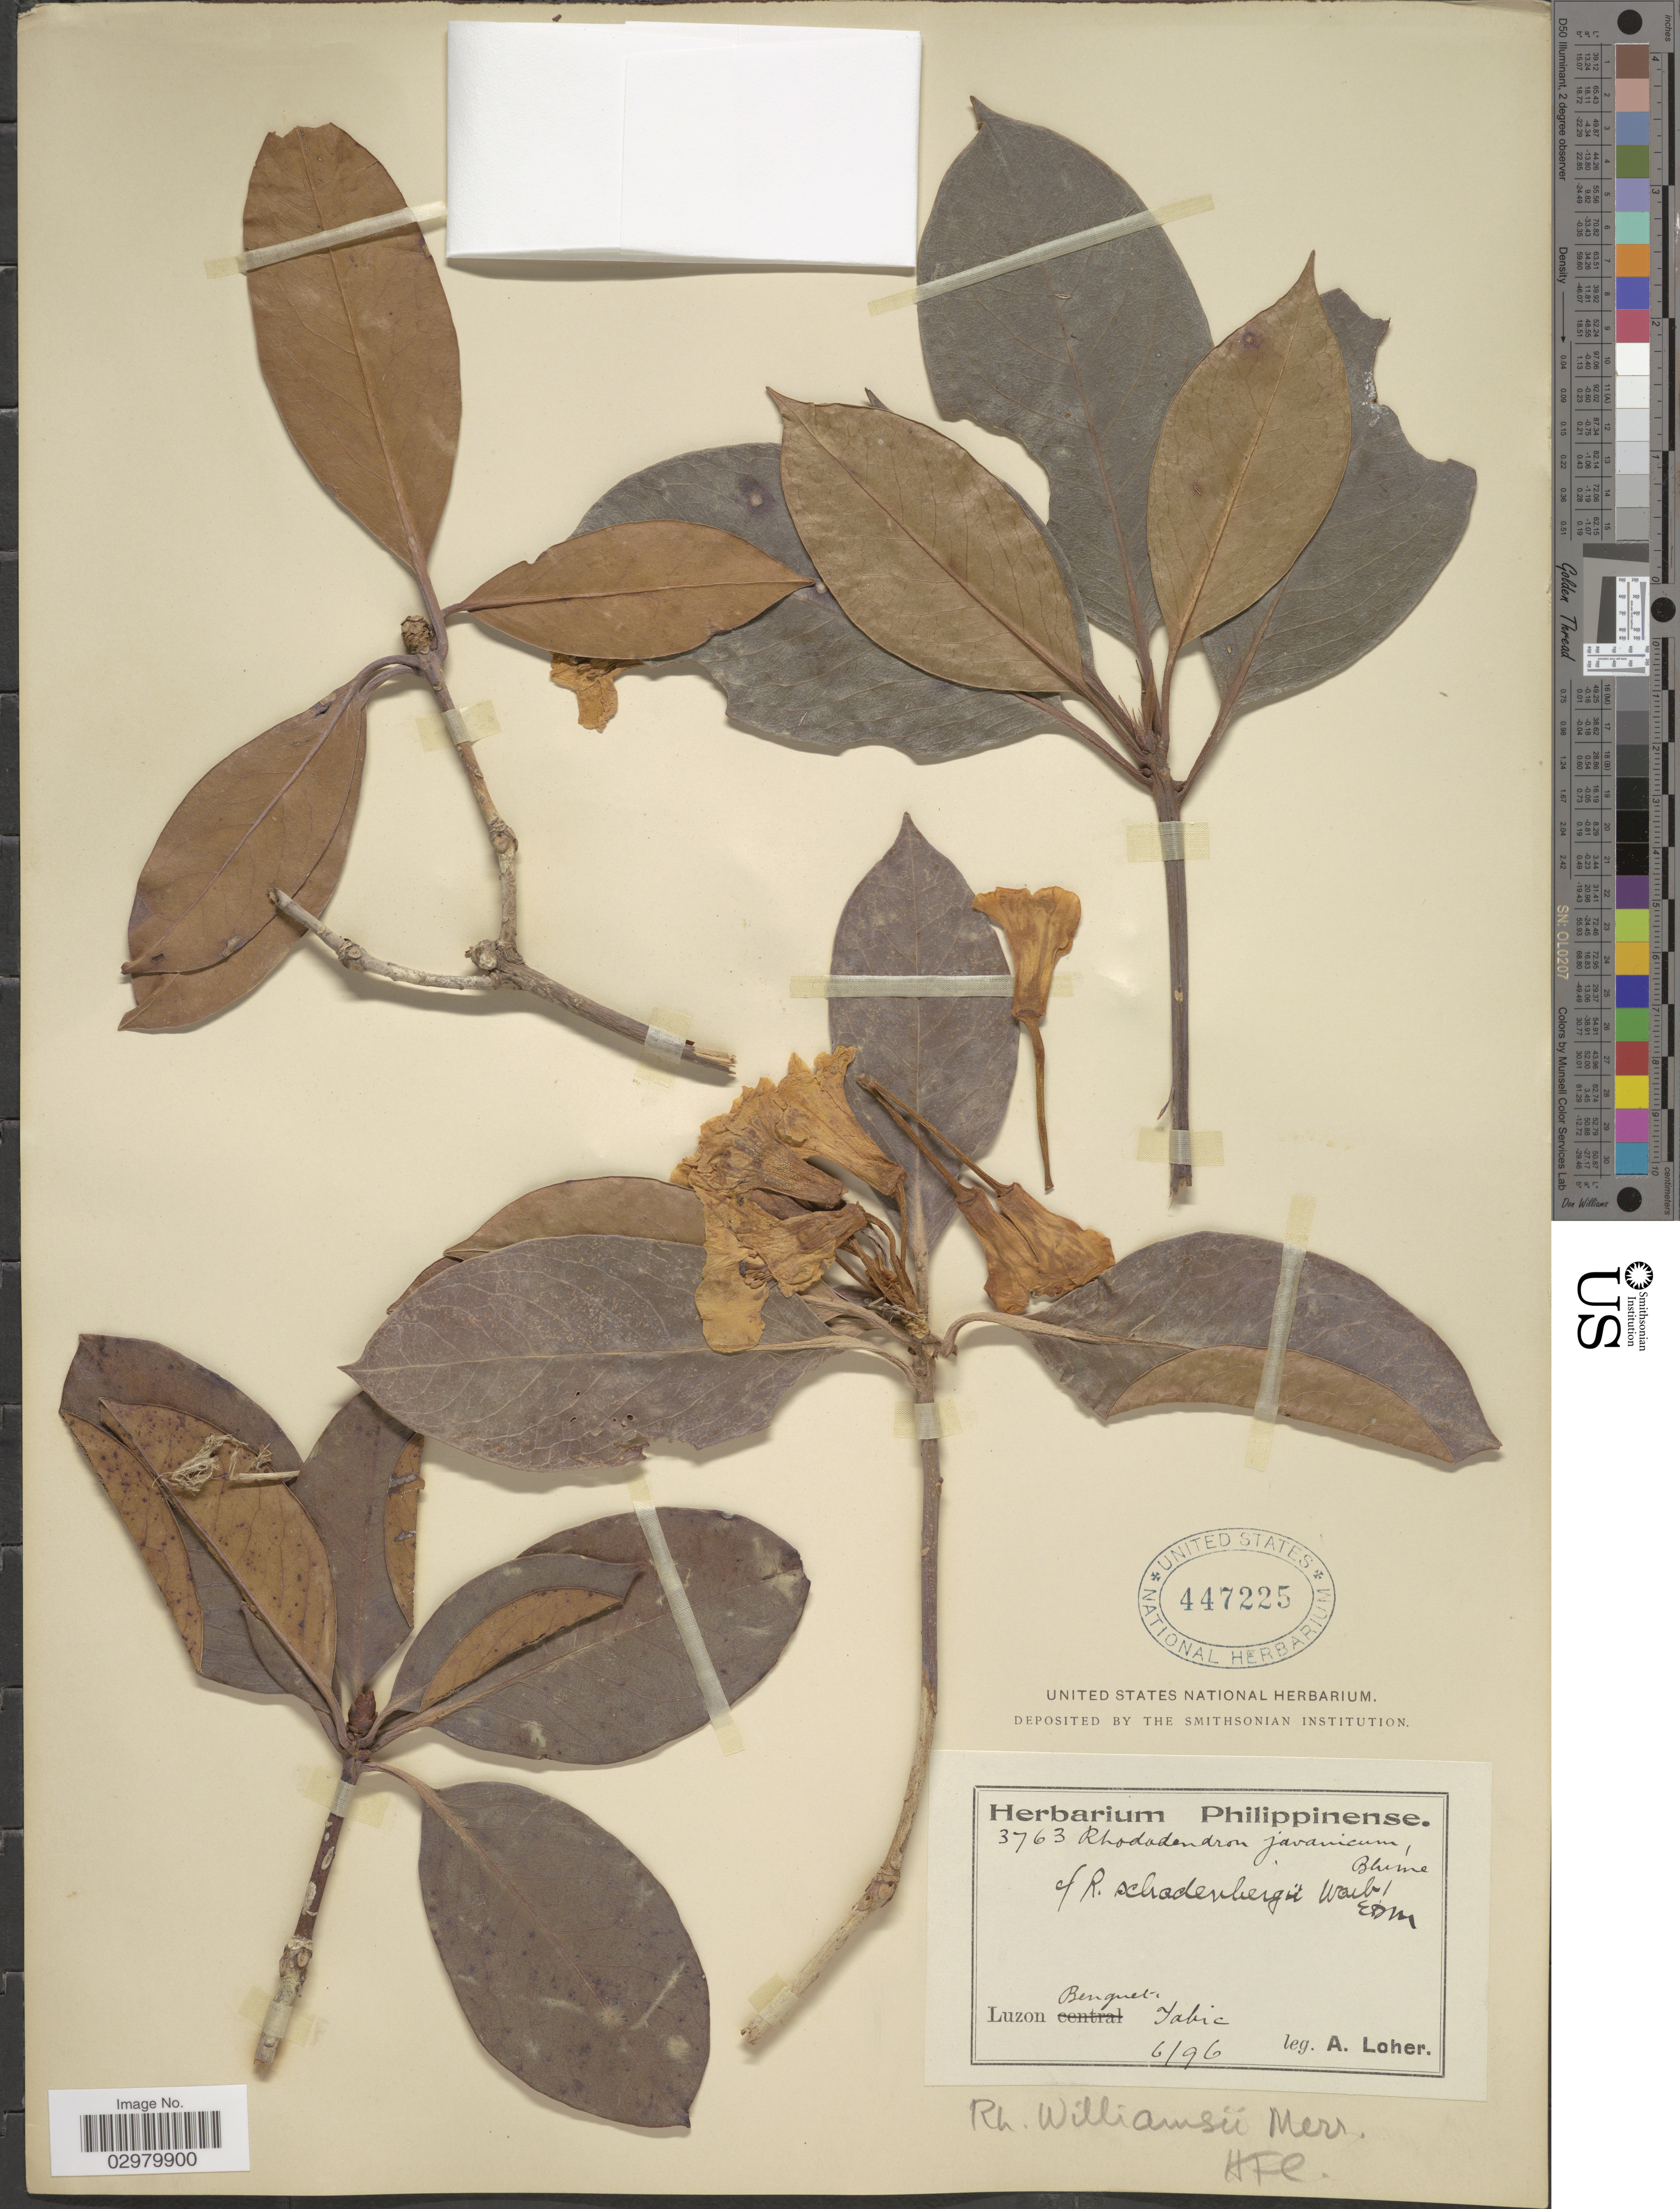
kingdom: Plantae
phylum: Tracheophyta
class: Magnoliopsida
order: Ericales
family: Ericaceae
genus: Rhododendron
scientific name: Rhododendron williamsii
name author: Merr. ex H.F. Copel.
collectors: A. Loher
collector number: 3763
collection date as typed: Transcribed d/m/y: /6/96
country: Philippines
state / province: Cordillera (Administrative Region)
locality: Luzon Benguet, Iabic (possibly mispeslled)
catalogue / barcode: US 447225